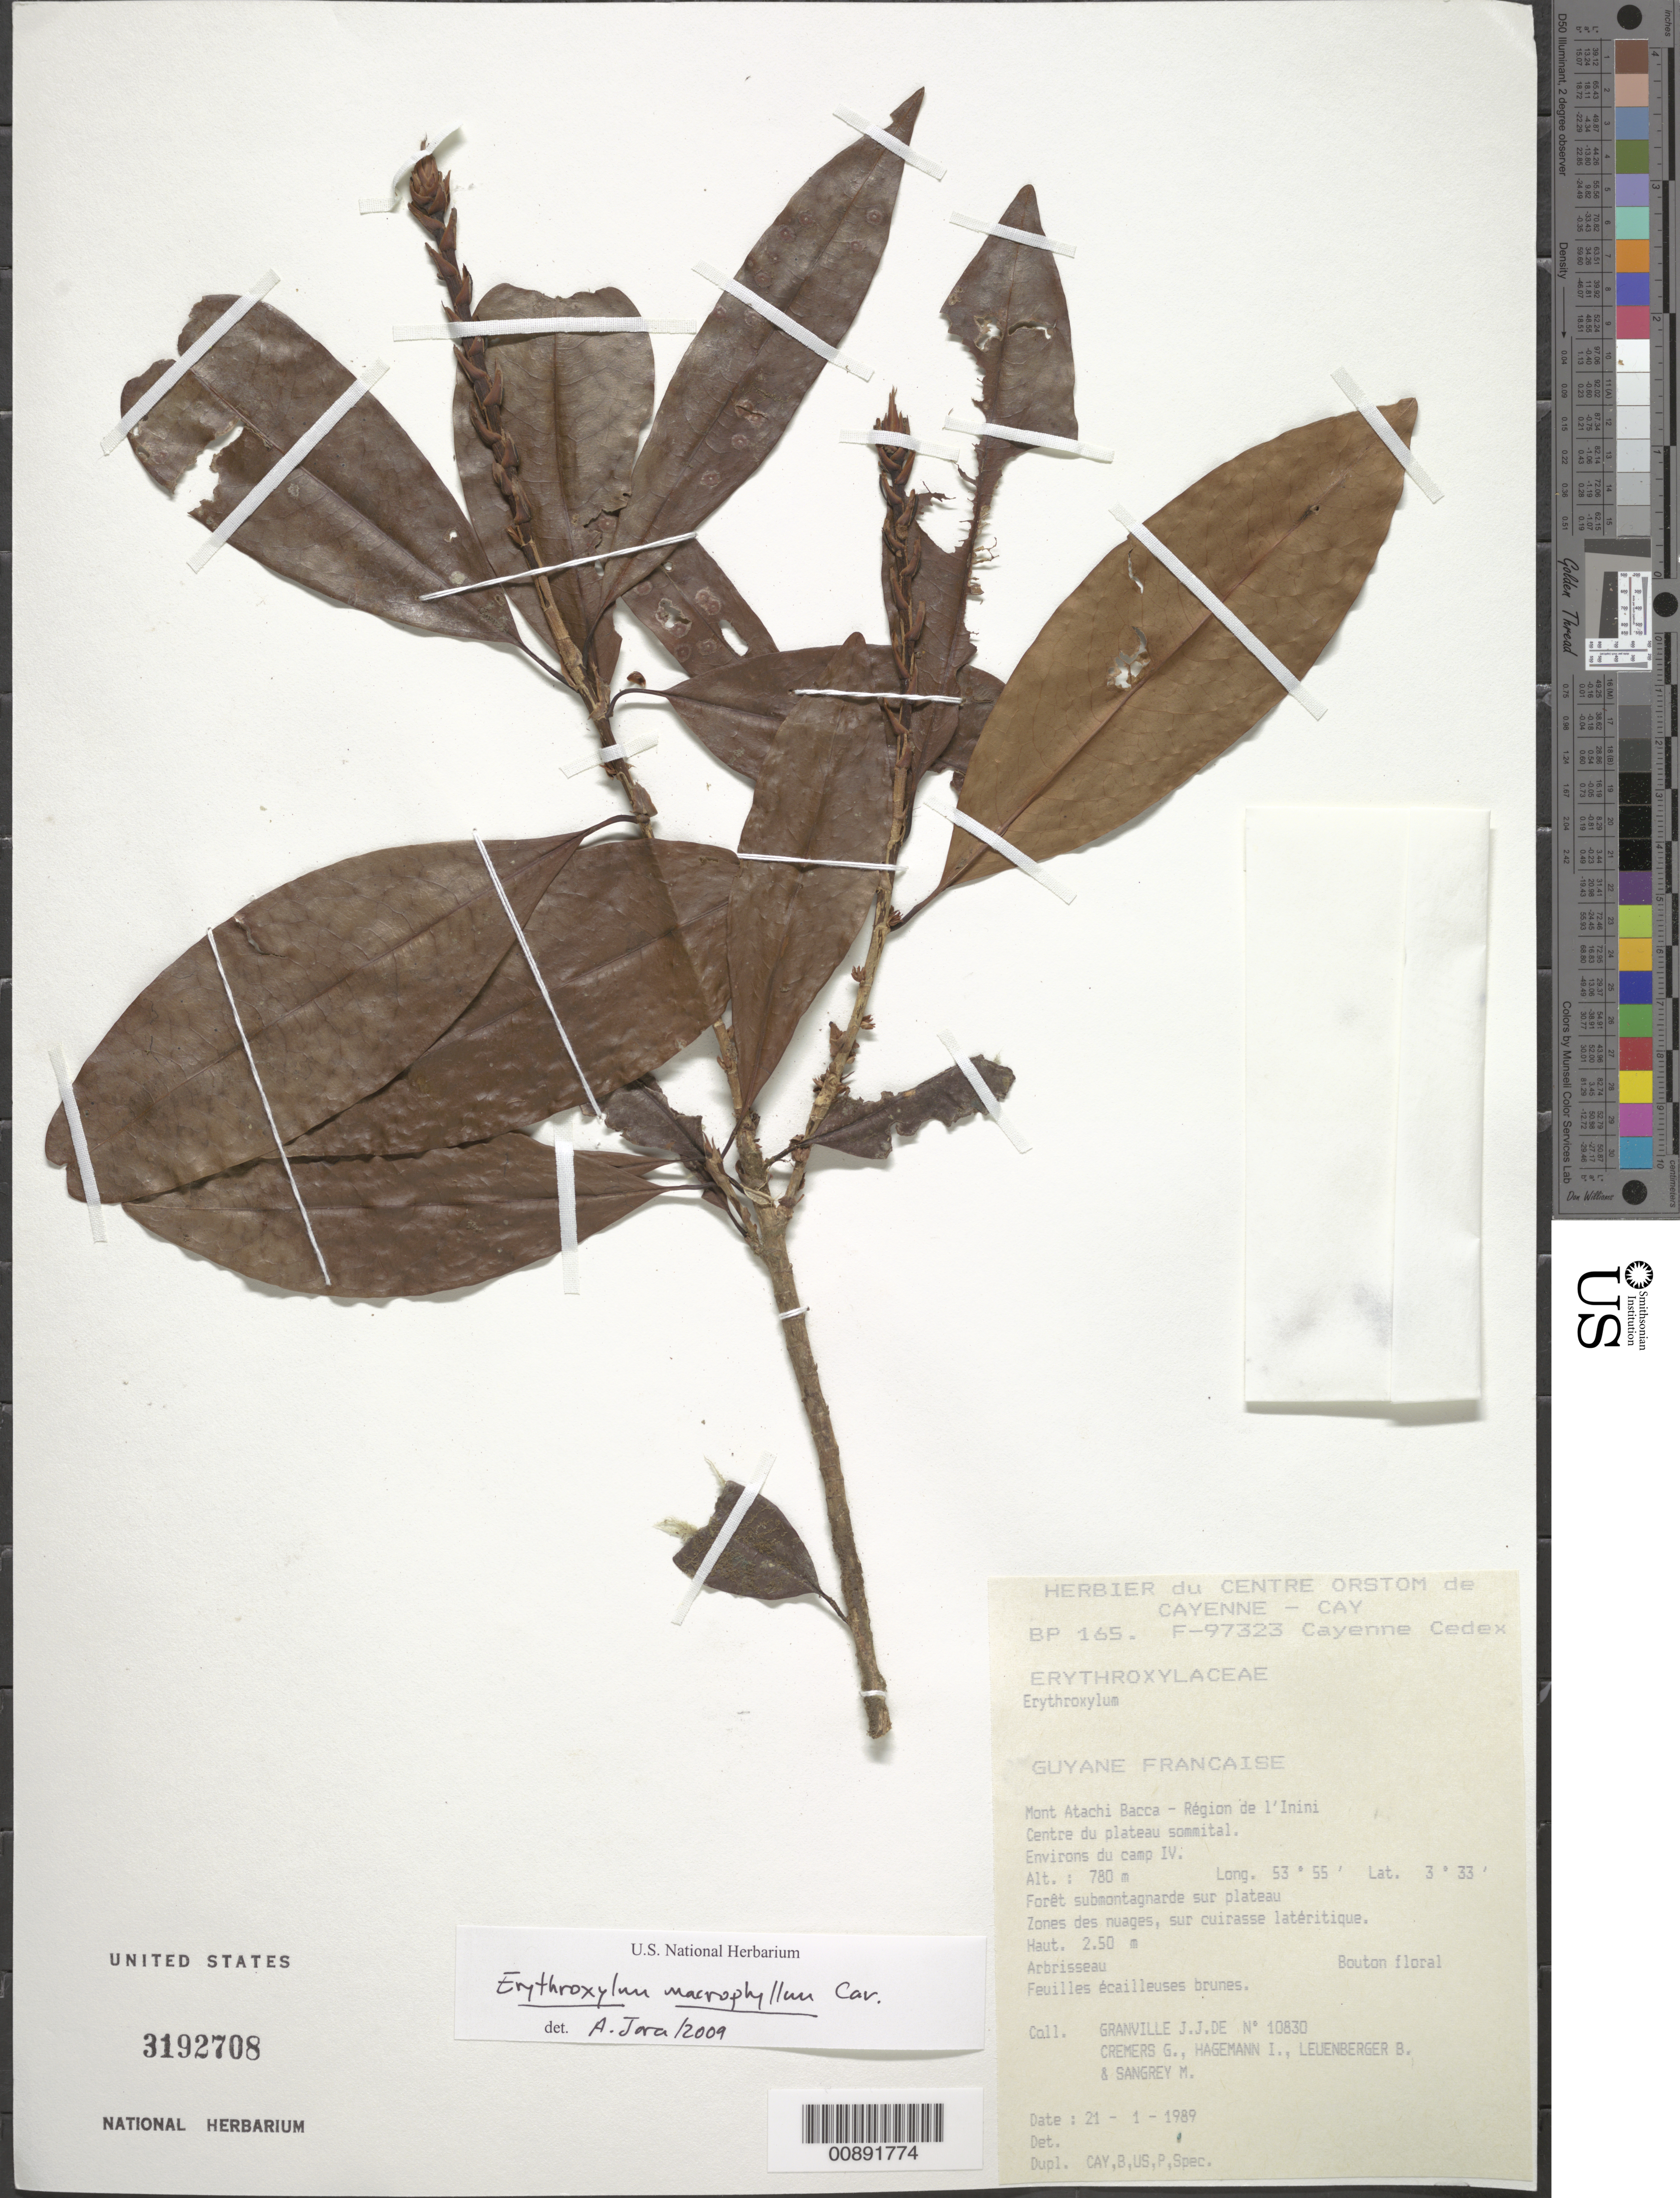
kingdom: Plantae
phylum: Tracheophyta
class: Magnoliopsida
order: Malpighiales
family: Erythroxylaceae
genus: Erythroxylum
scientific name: Erythroxylum macrophyllum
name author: Cav.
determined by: Java, A.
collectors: J.-J. de Granville, G. Cremers, J. Hagemann, B. E. Leuenberger & M. S. Sangrey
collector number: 10830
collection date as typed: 21-Jan-89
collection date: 1989-01-21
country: French Guiana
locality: Mont Atachi Bacca, région de l'Inini. Centre du plateau sommital. Environs du camp IV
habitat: Forêt submontagnarde sur plateau, Zones des nuage, sur cuirasse latéritique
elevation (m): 780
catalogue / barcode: US 3192708